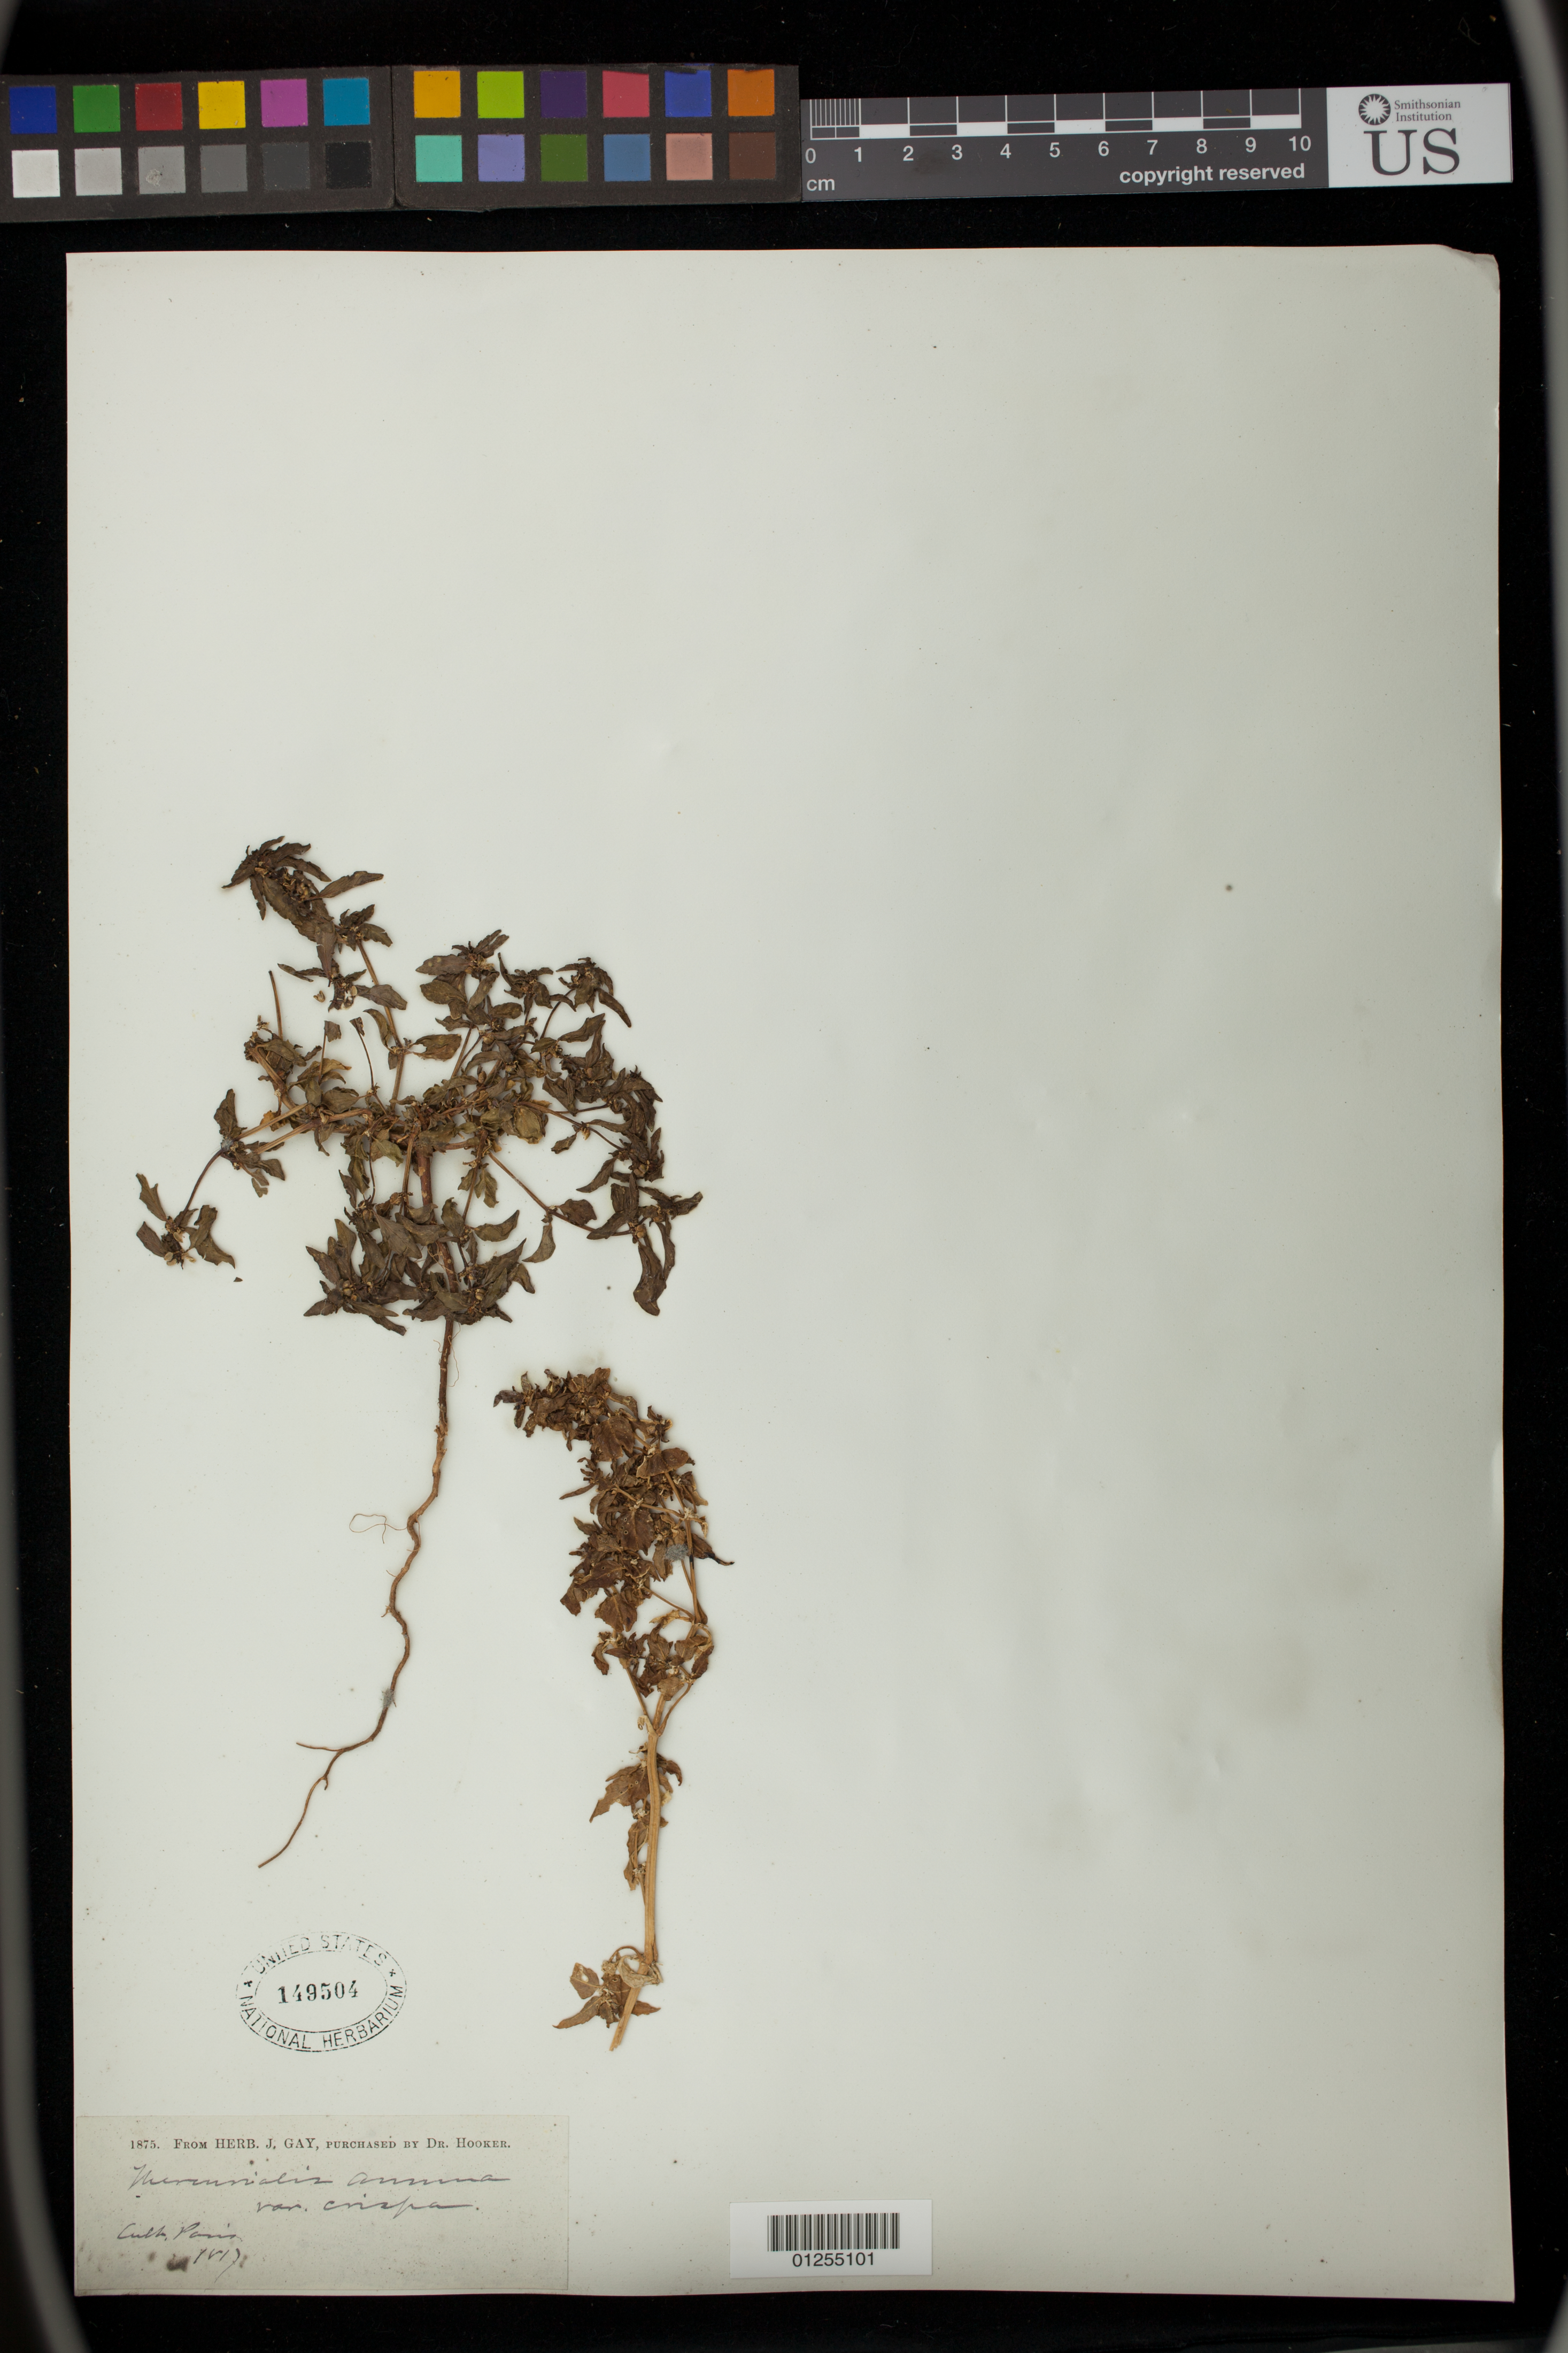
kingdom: Plantae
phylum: Tracheophyta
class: Magnoliopsida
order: Malpighiales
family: Euphorbiaceae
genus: Mercurialis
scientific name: Mercurialis annua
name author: L.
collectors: H. Gay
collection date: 1875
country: France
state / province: Île-de-France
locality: Paris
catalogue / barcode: US 149504